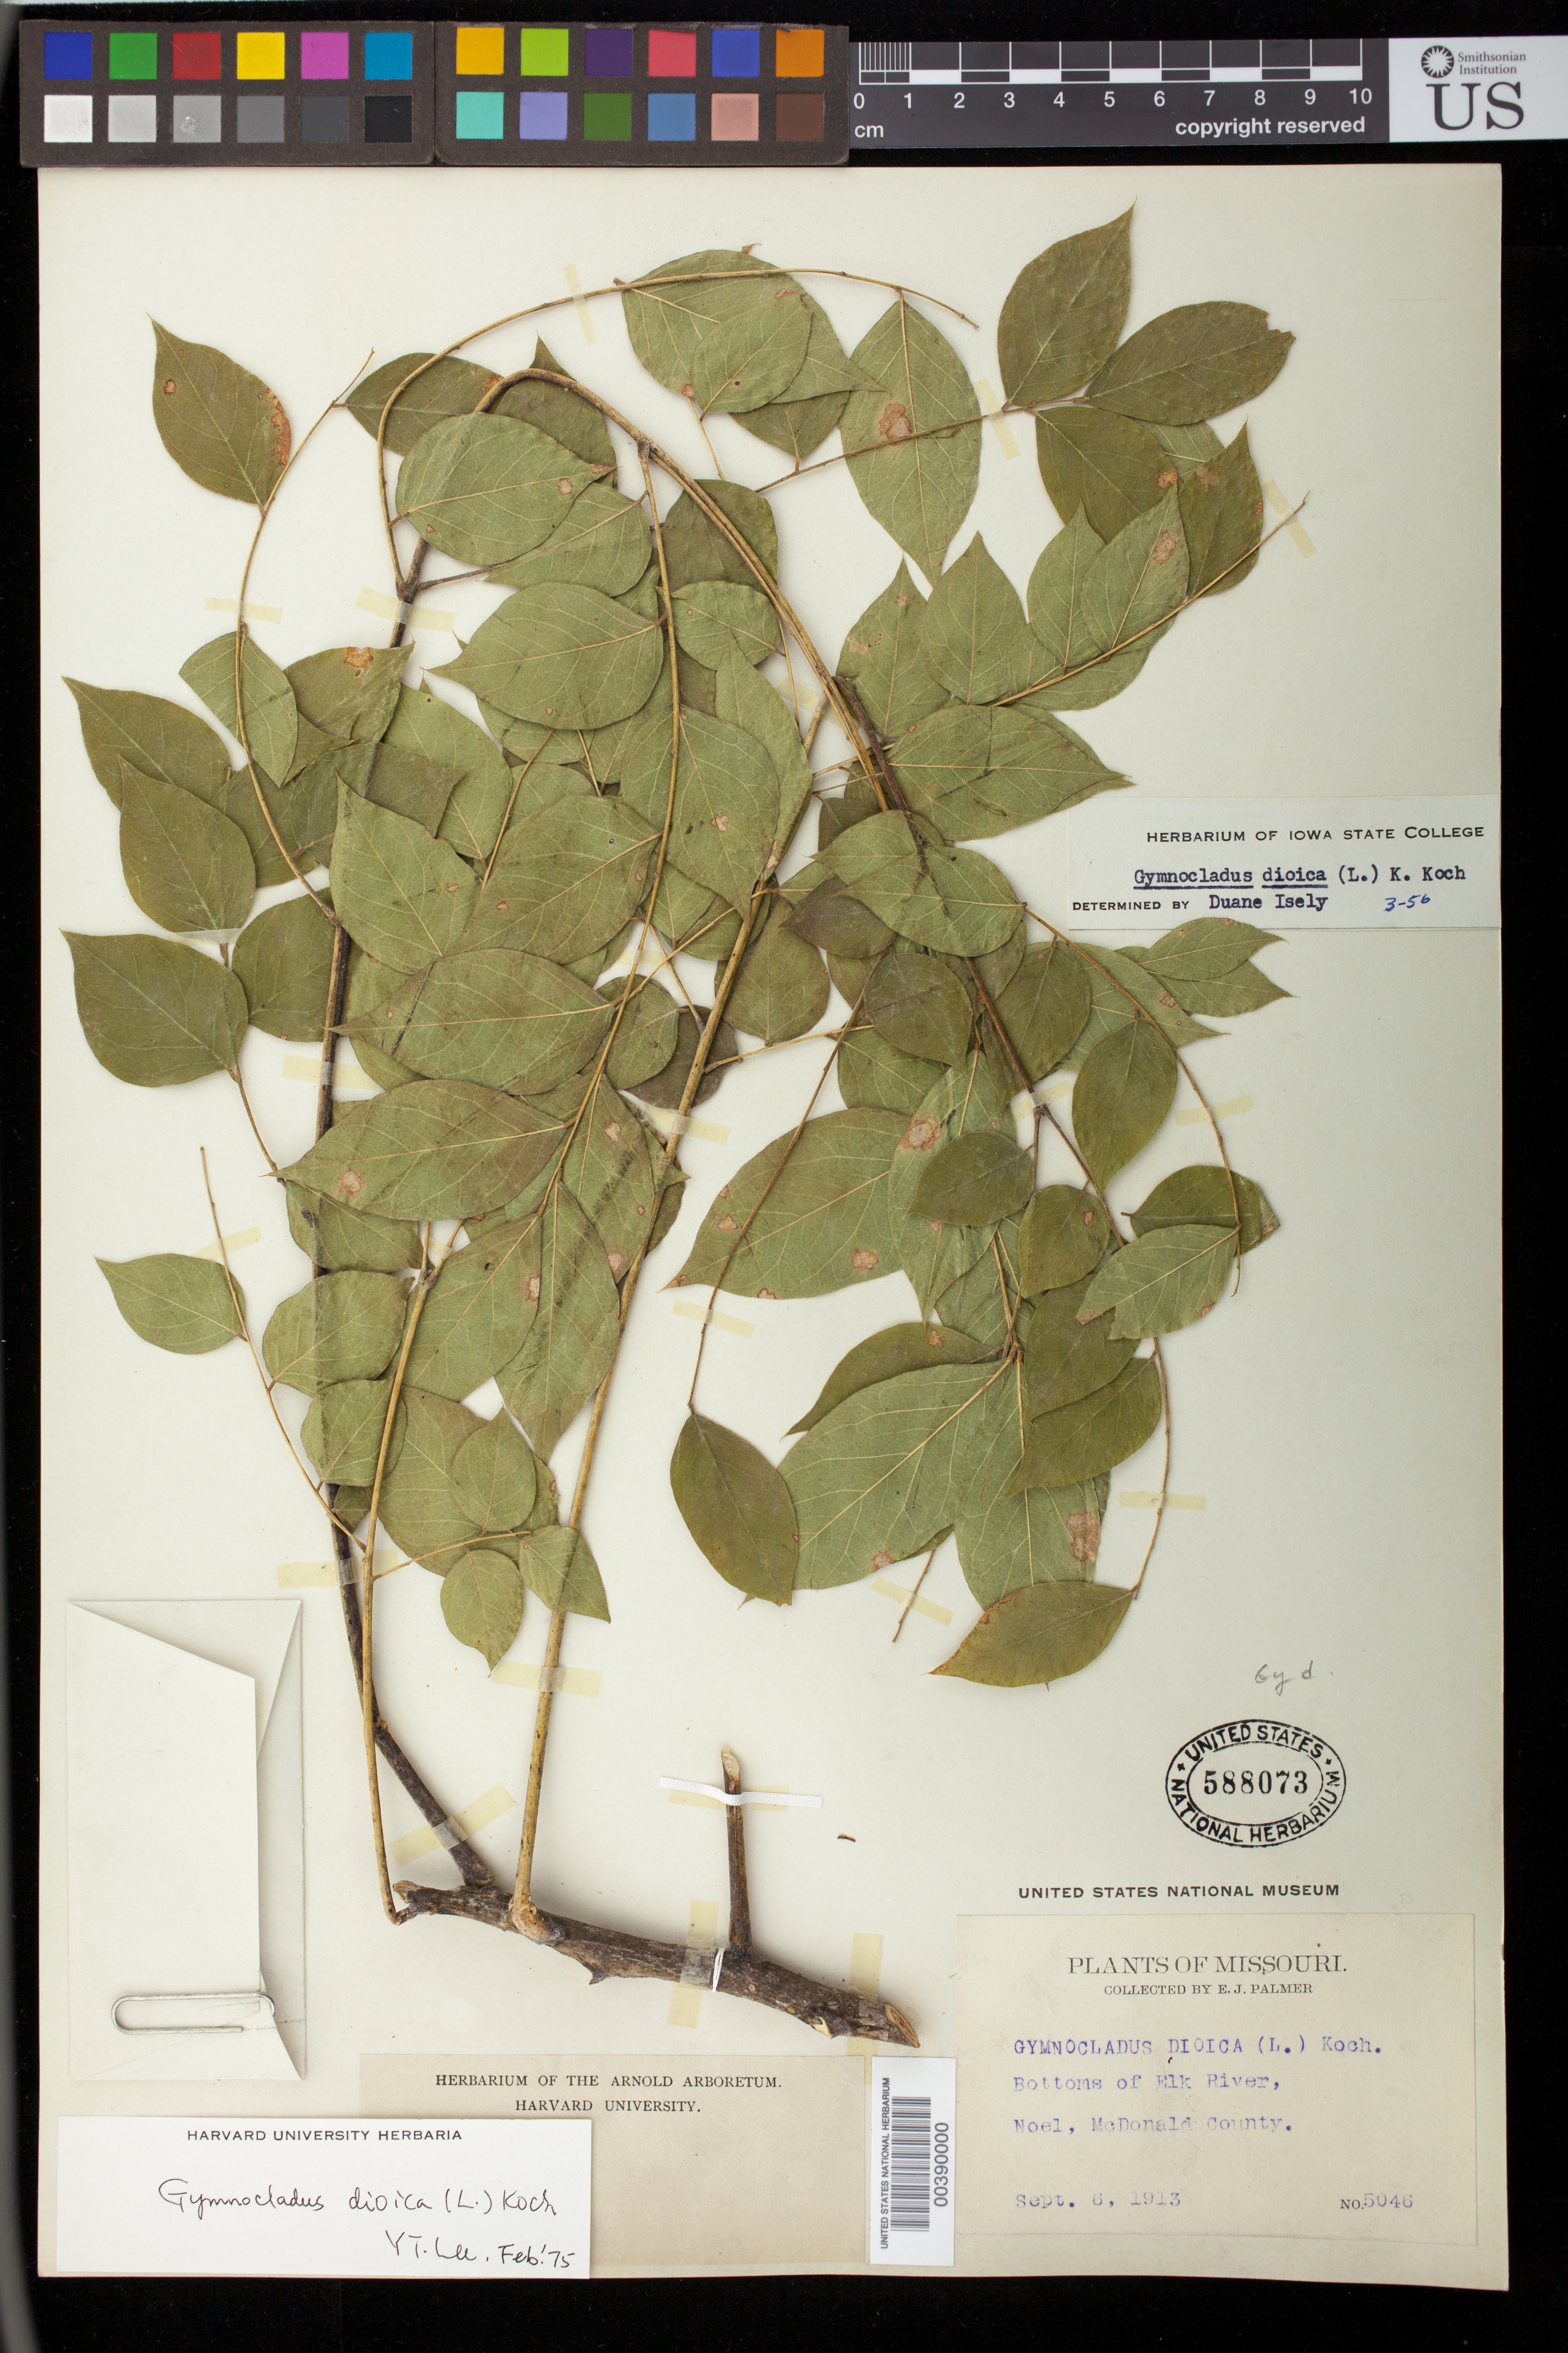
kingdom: Plantae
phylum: Tracheophyta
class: Magnoliopsida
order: Fabales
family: Fabaceae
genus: Gymnocladus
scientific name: Gymnocladus dioicus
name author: (L.) K. Koch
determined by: Lee, Y. T.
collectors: E. J. Palmer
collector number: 5046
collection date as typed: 06 Sep 1913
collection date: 1913-09-06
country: United States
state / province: Missouri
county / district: Mcdonald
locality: Noel, bottoms of elk river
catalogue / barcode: US 588073